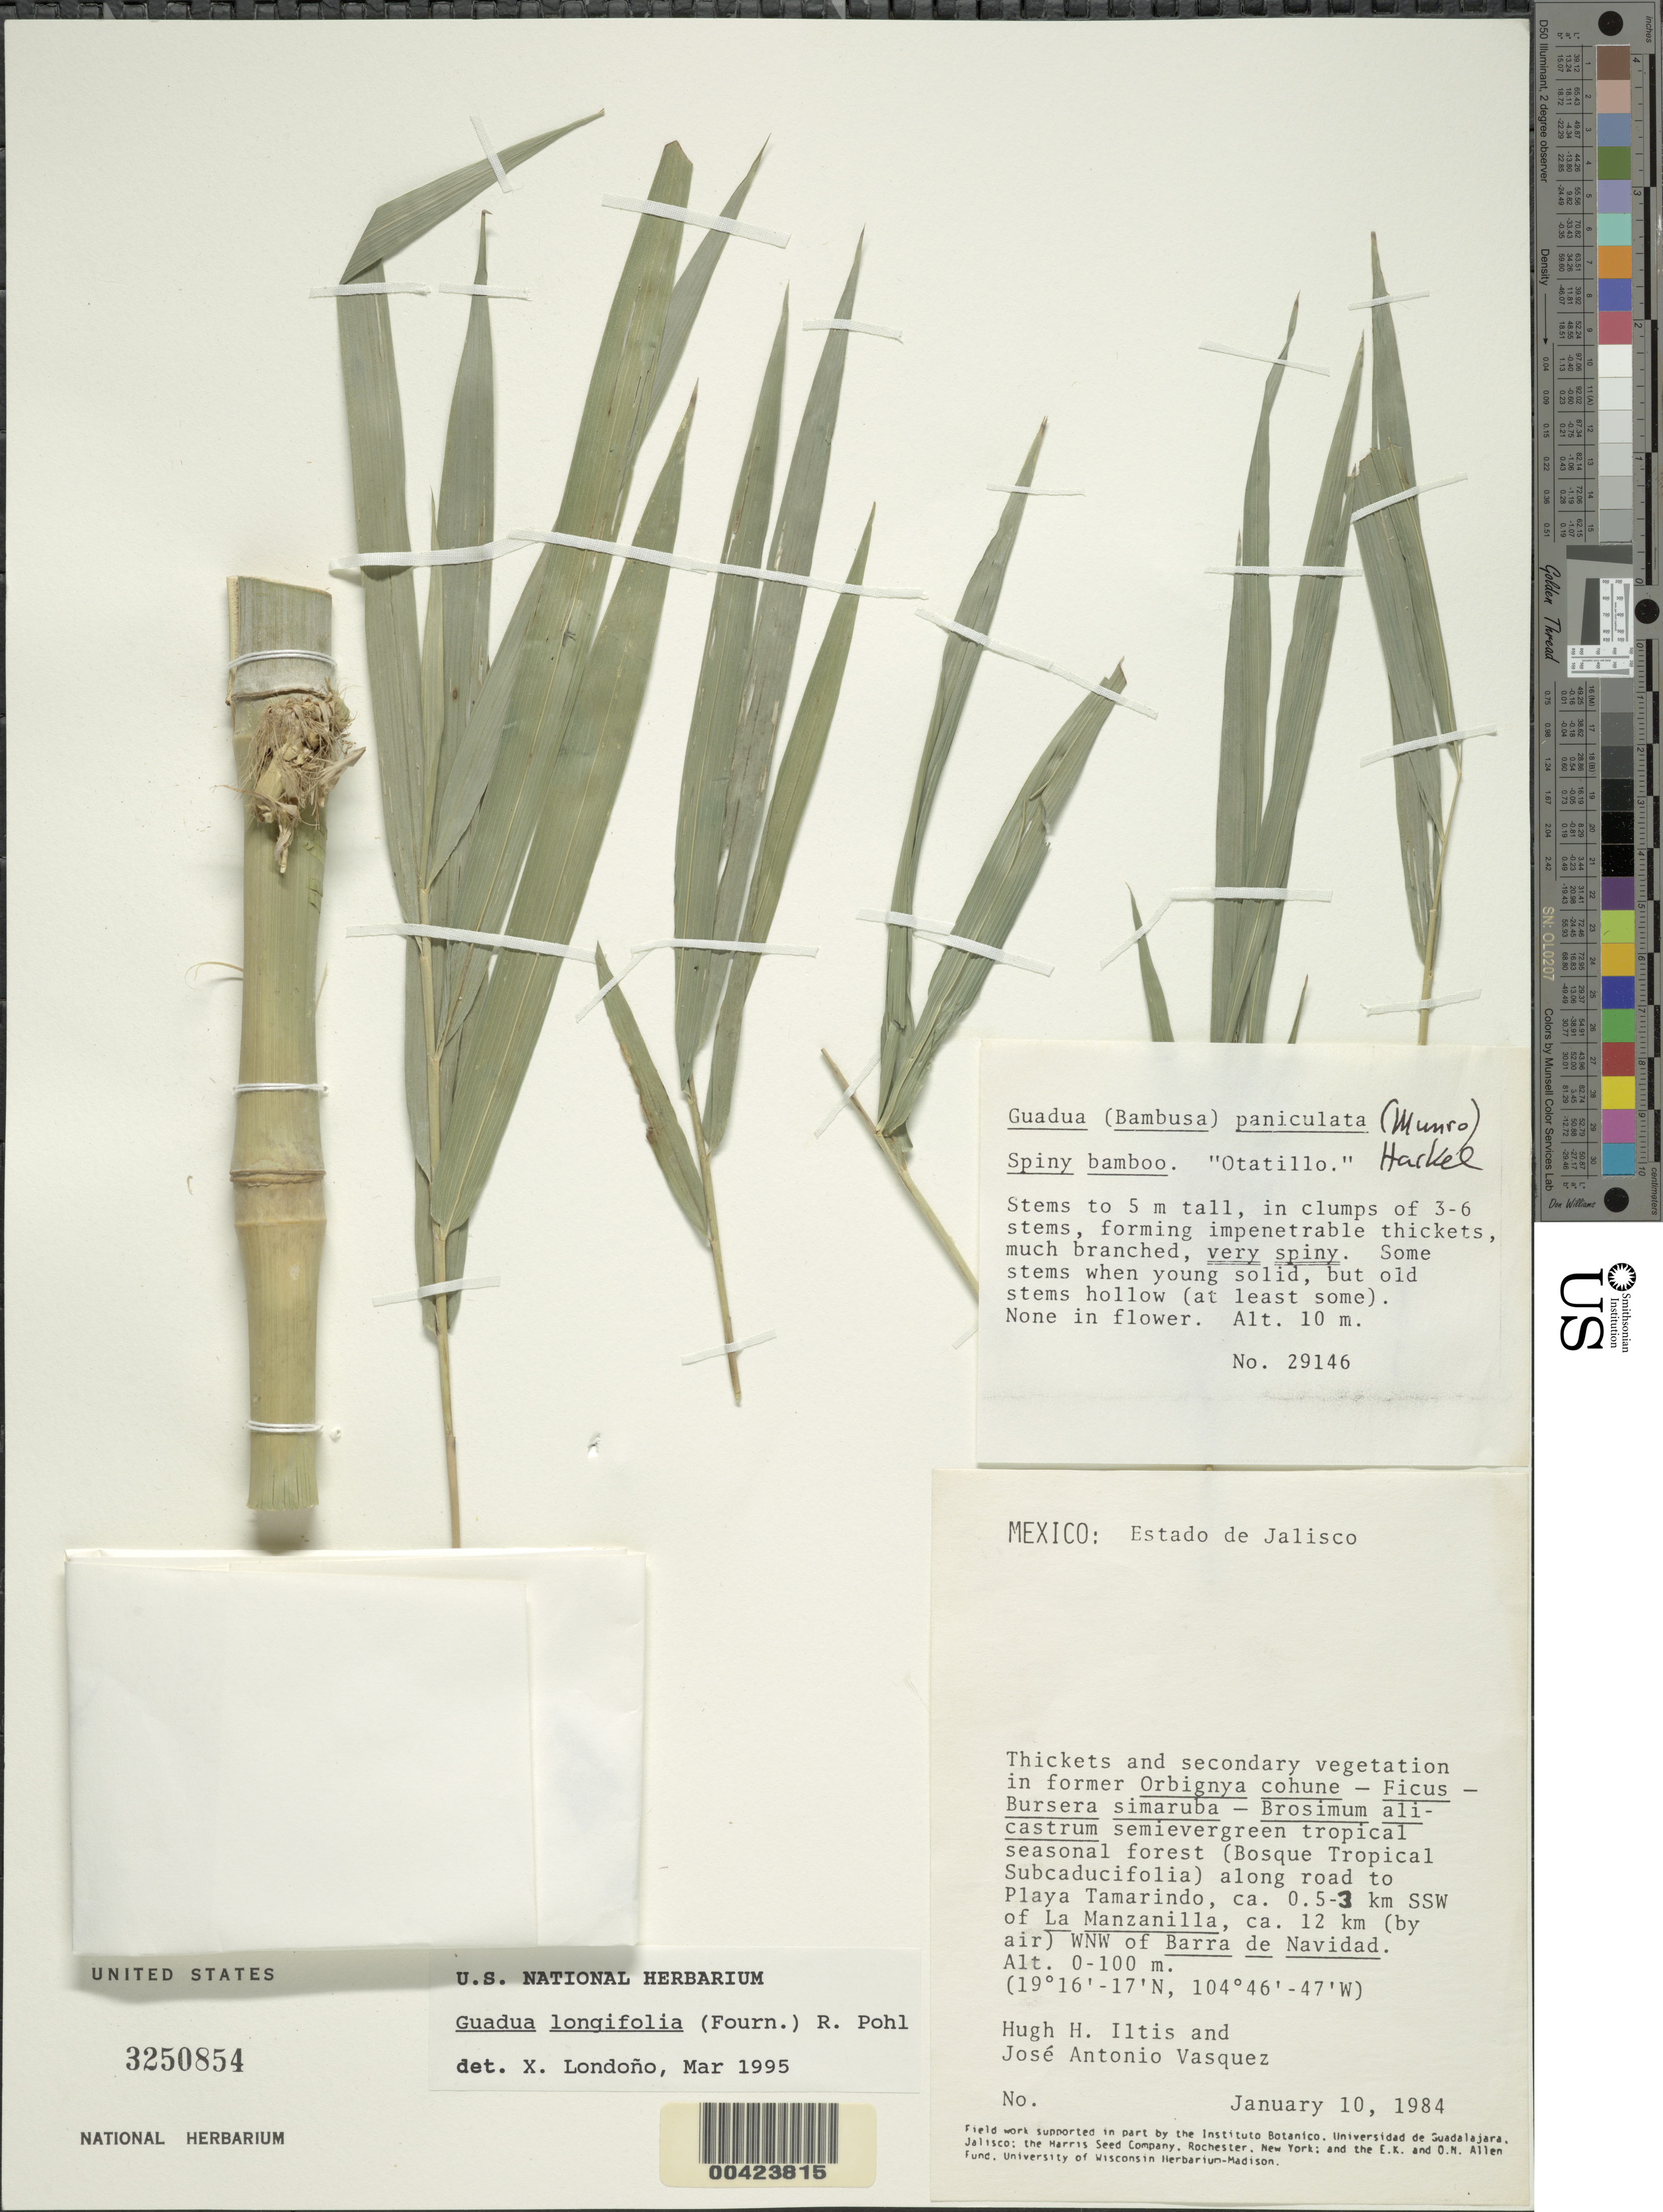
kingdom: Plantae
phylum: Tracheophyta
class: Liliopsida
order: Poales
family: Poaceae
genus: Guadua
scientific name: Guadua longifolia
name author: (E. Fourn.) R.W. Pohl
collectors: H. H. Iltis & J. A. Vasquez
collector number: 29146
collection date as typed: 10 Jan 1984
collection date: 1984-01-10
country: Mexico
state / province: Jalisco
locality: La Manzanilla, 0.5 - 3 km SSW of; along rd to Playa Tamarindo; ca. 12 km (by air) WNW of Barra de Navidad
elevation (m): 0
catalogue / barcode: US 3250854